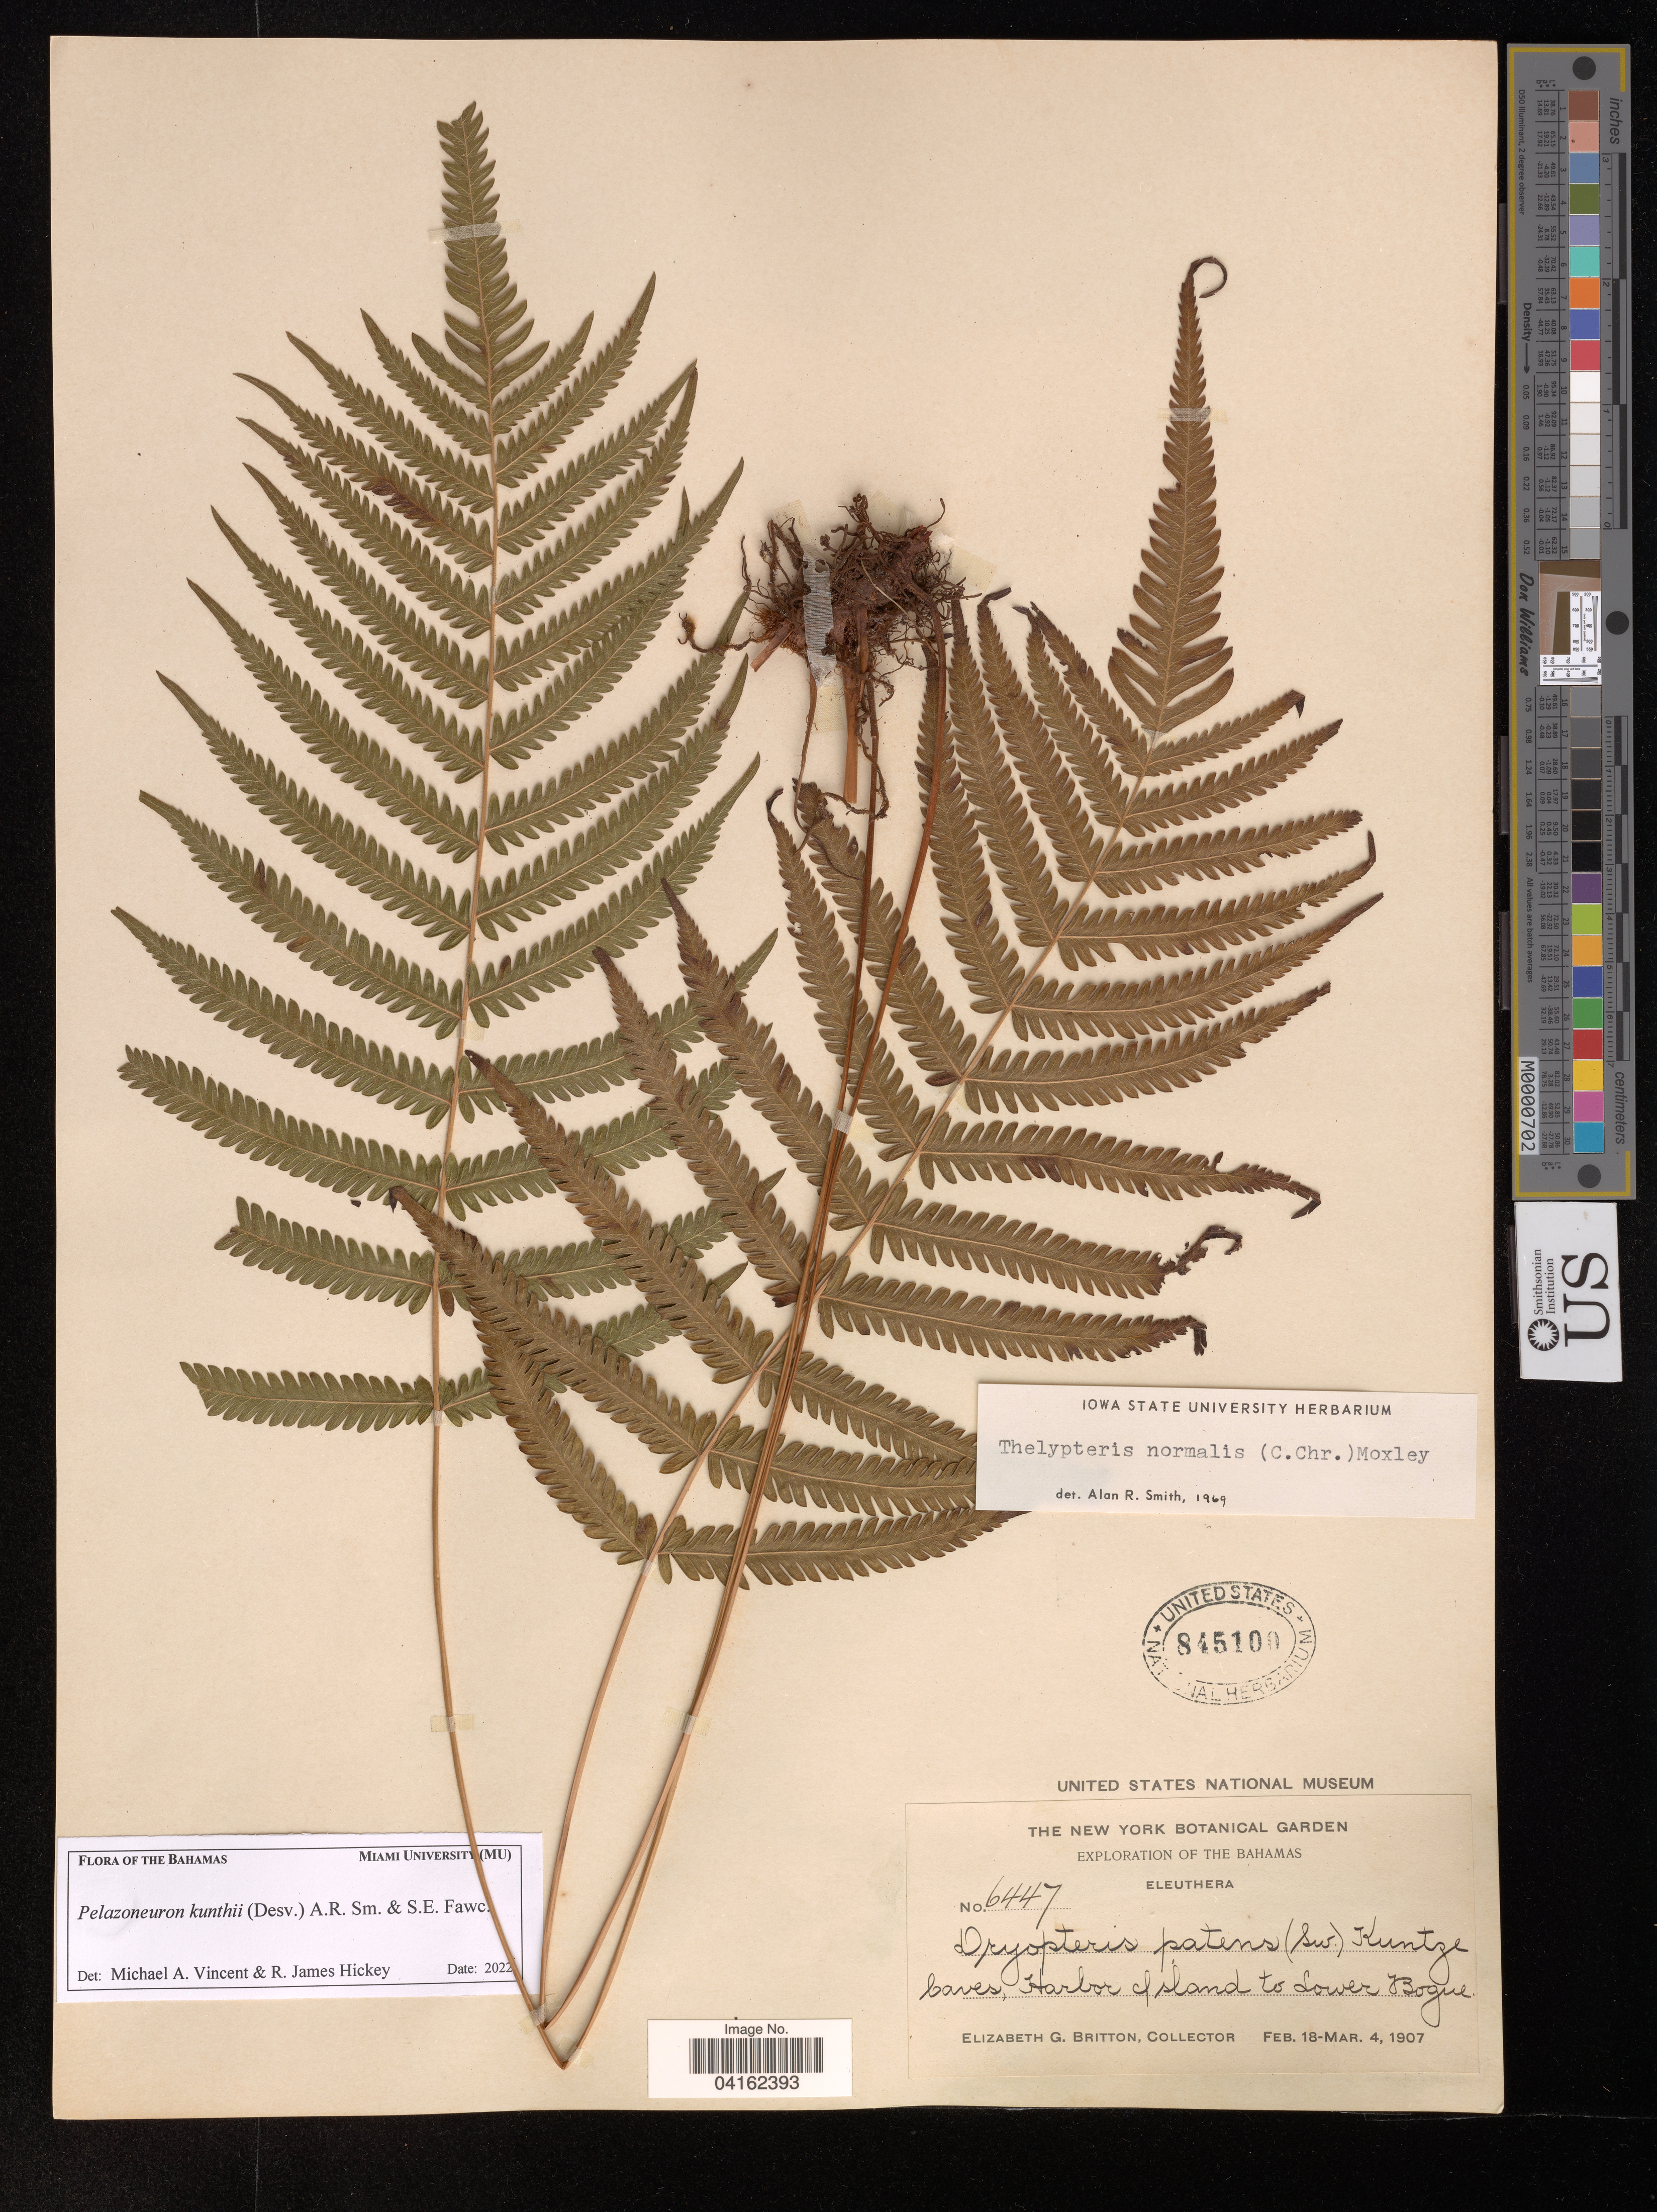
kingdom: Plantae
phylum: Tracheophyta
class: Polypodiopsida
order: Polypodiales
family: Thelypteridaceae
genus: Pelazoneuron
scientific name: Pelazoneuron kunthii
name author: (Desv.) A.R. Sm. & Fawcett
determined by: Vicent, Michael A.; Hickey, R. J.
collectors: E. G. Britton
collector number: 6447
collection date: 1907-02-18/1907-03-04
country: Bahamas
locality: Eleuthera. Harbor Island to Lower Bogue.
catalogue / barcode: US 845100